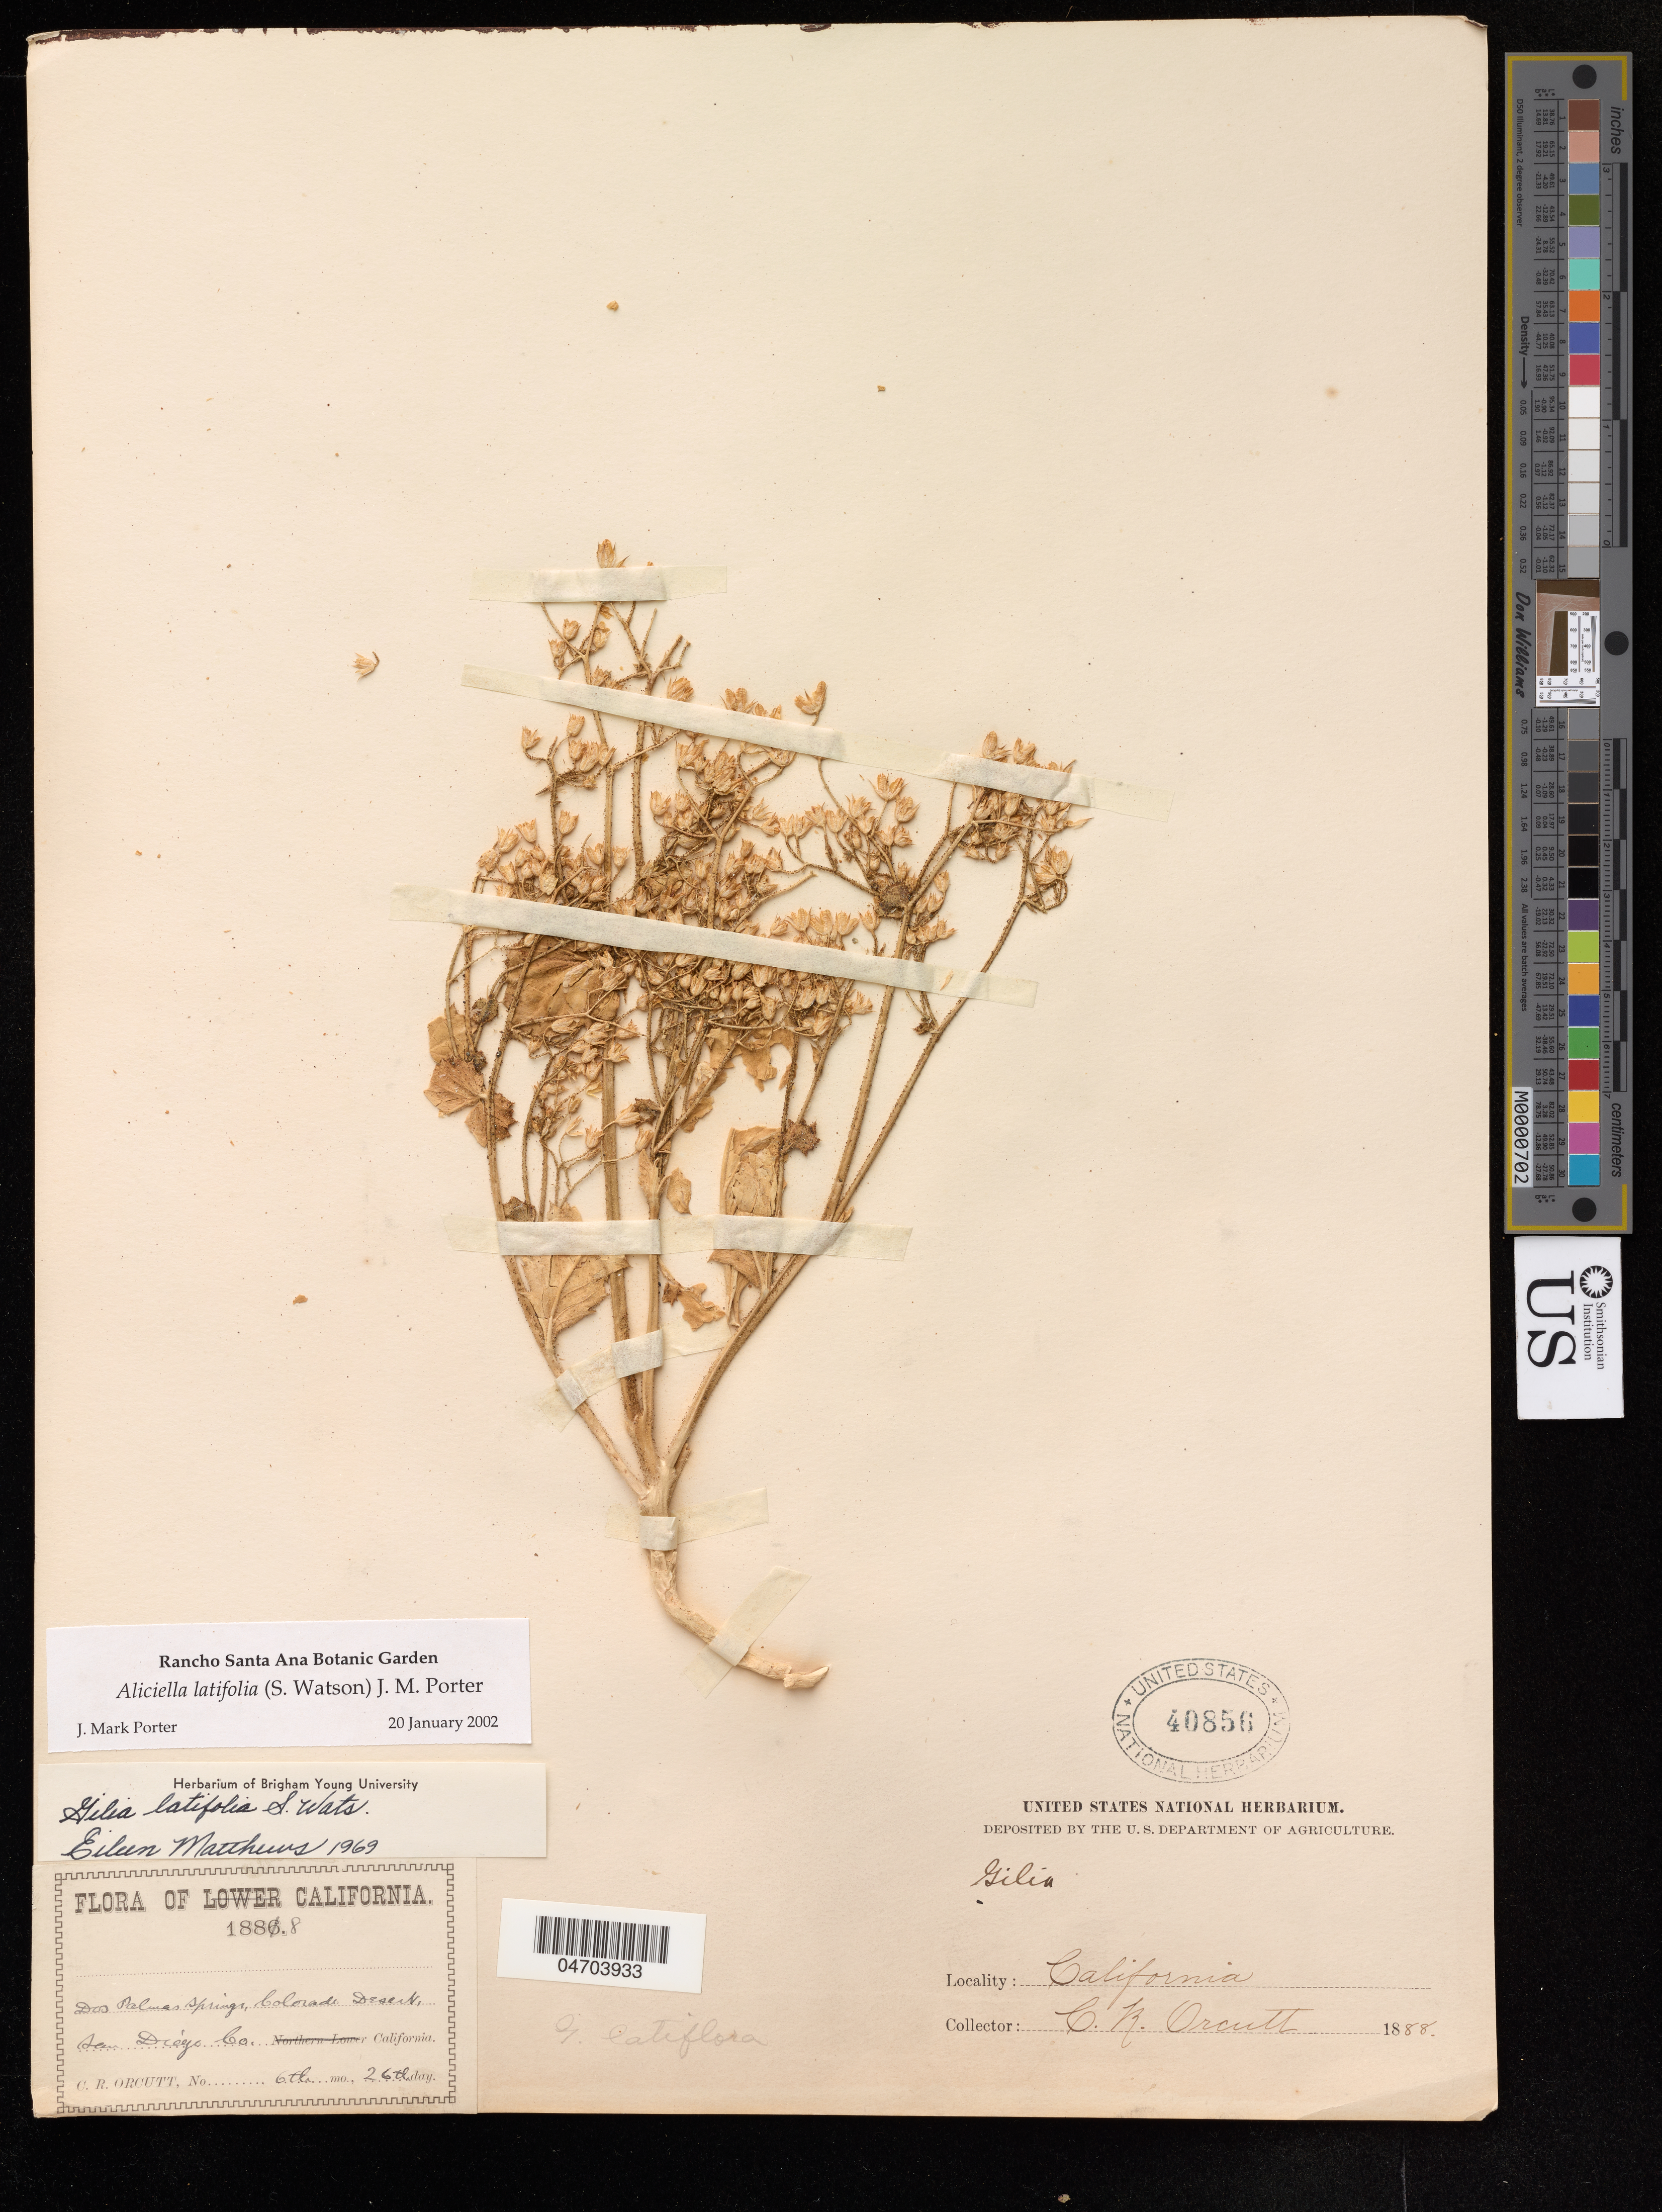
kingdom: Plantae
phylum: Tracheophyta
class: Magnoliopsida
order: Ericales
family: Polemoniaceae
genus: Aliciella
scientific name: Aliciella latifolia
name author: (S. Watson) J.M. Porter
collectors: C. Orcutt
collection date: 1868-06-26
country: United States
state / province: California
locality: Dos Palmas Springs, Colorado Desert, San Diego Co.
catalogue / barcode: US 40856